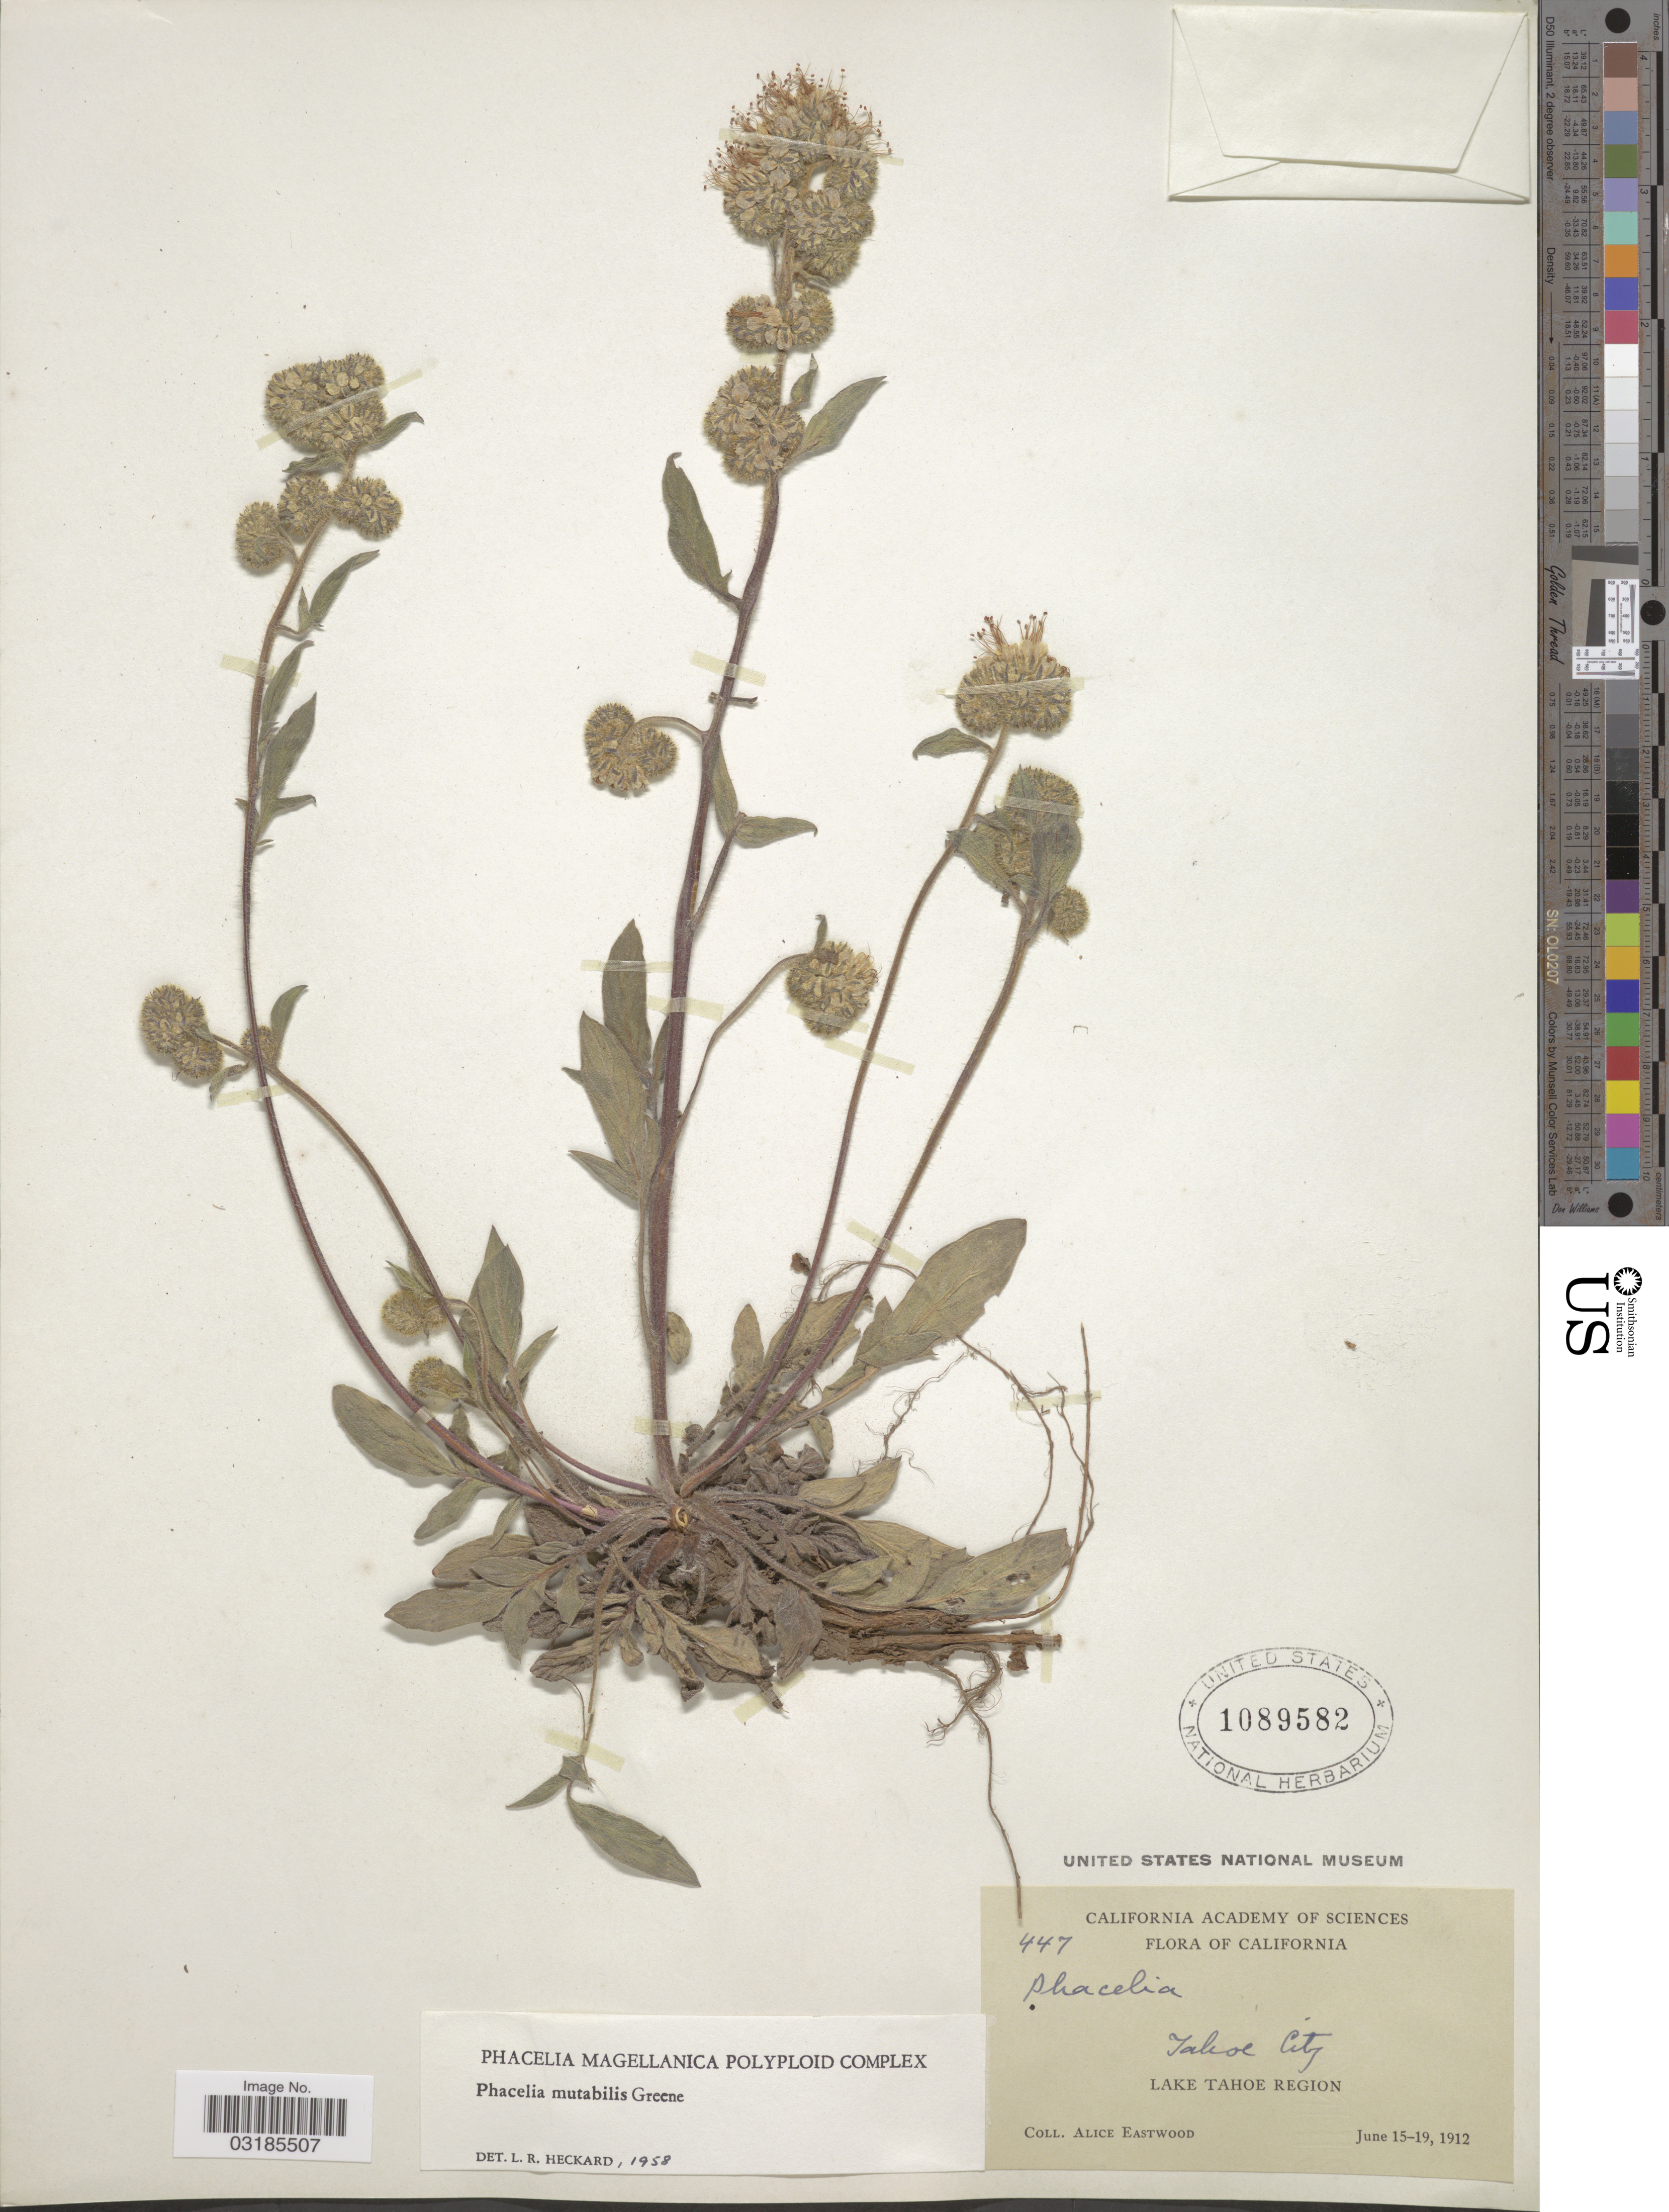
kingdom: Plantae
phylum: Tracheophyta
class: Magnoliopsida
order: Boraginales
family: Hydrophyllaceae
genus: Phacelia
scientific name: Phacelia mutabilis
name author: Greene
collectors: A. Eastwood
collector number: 447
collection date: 1912-06-15/1912-06-19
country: United States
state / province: California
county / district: Placer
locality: Tahoe City, Lake Tahoe Region.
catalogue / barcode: US 1089582